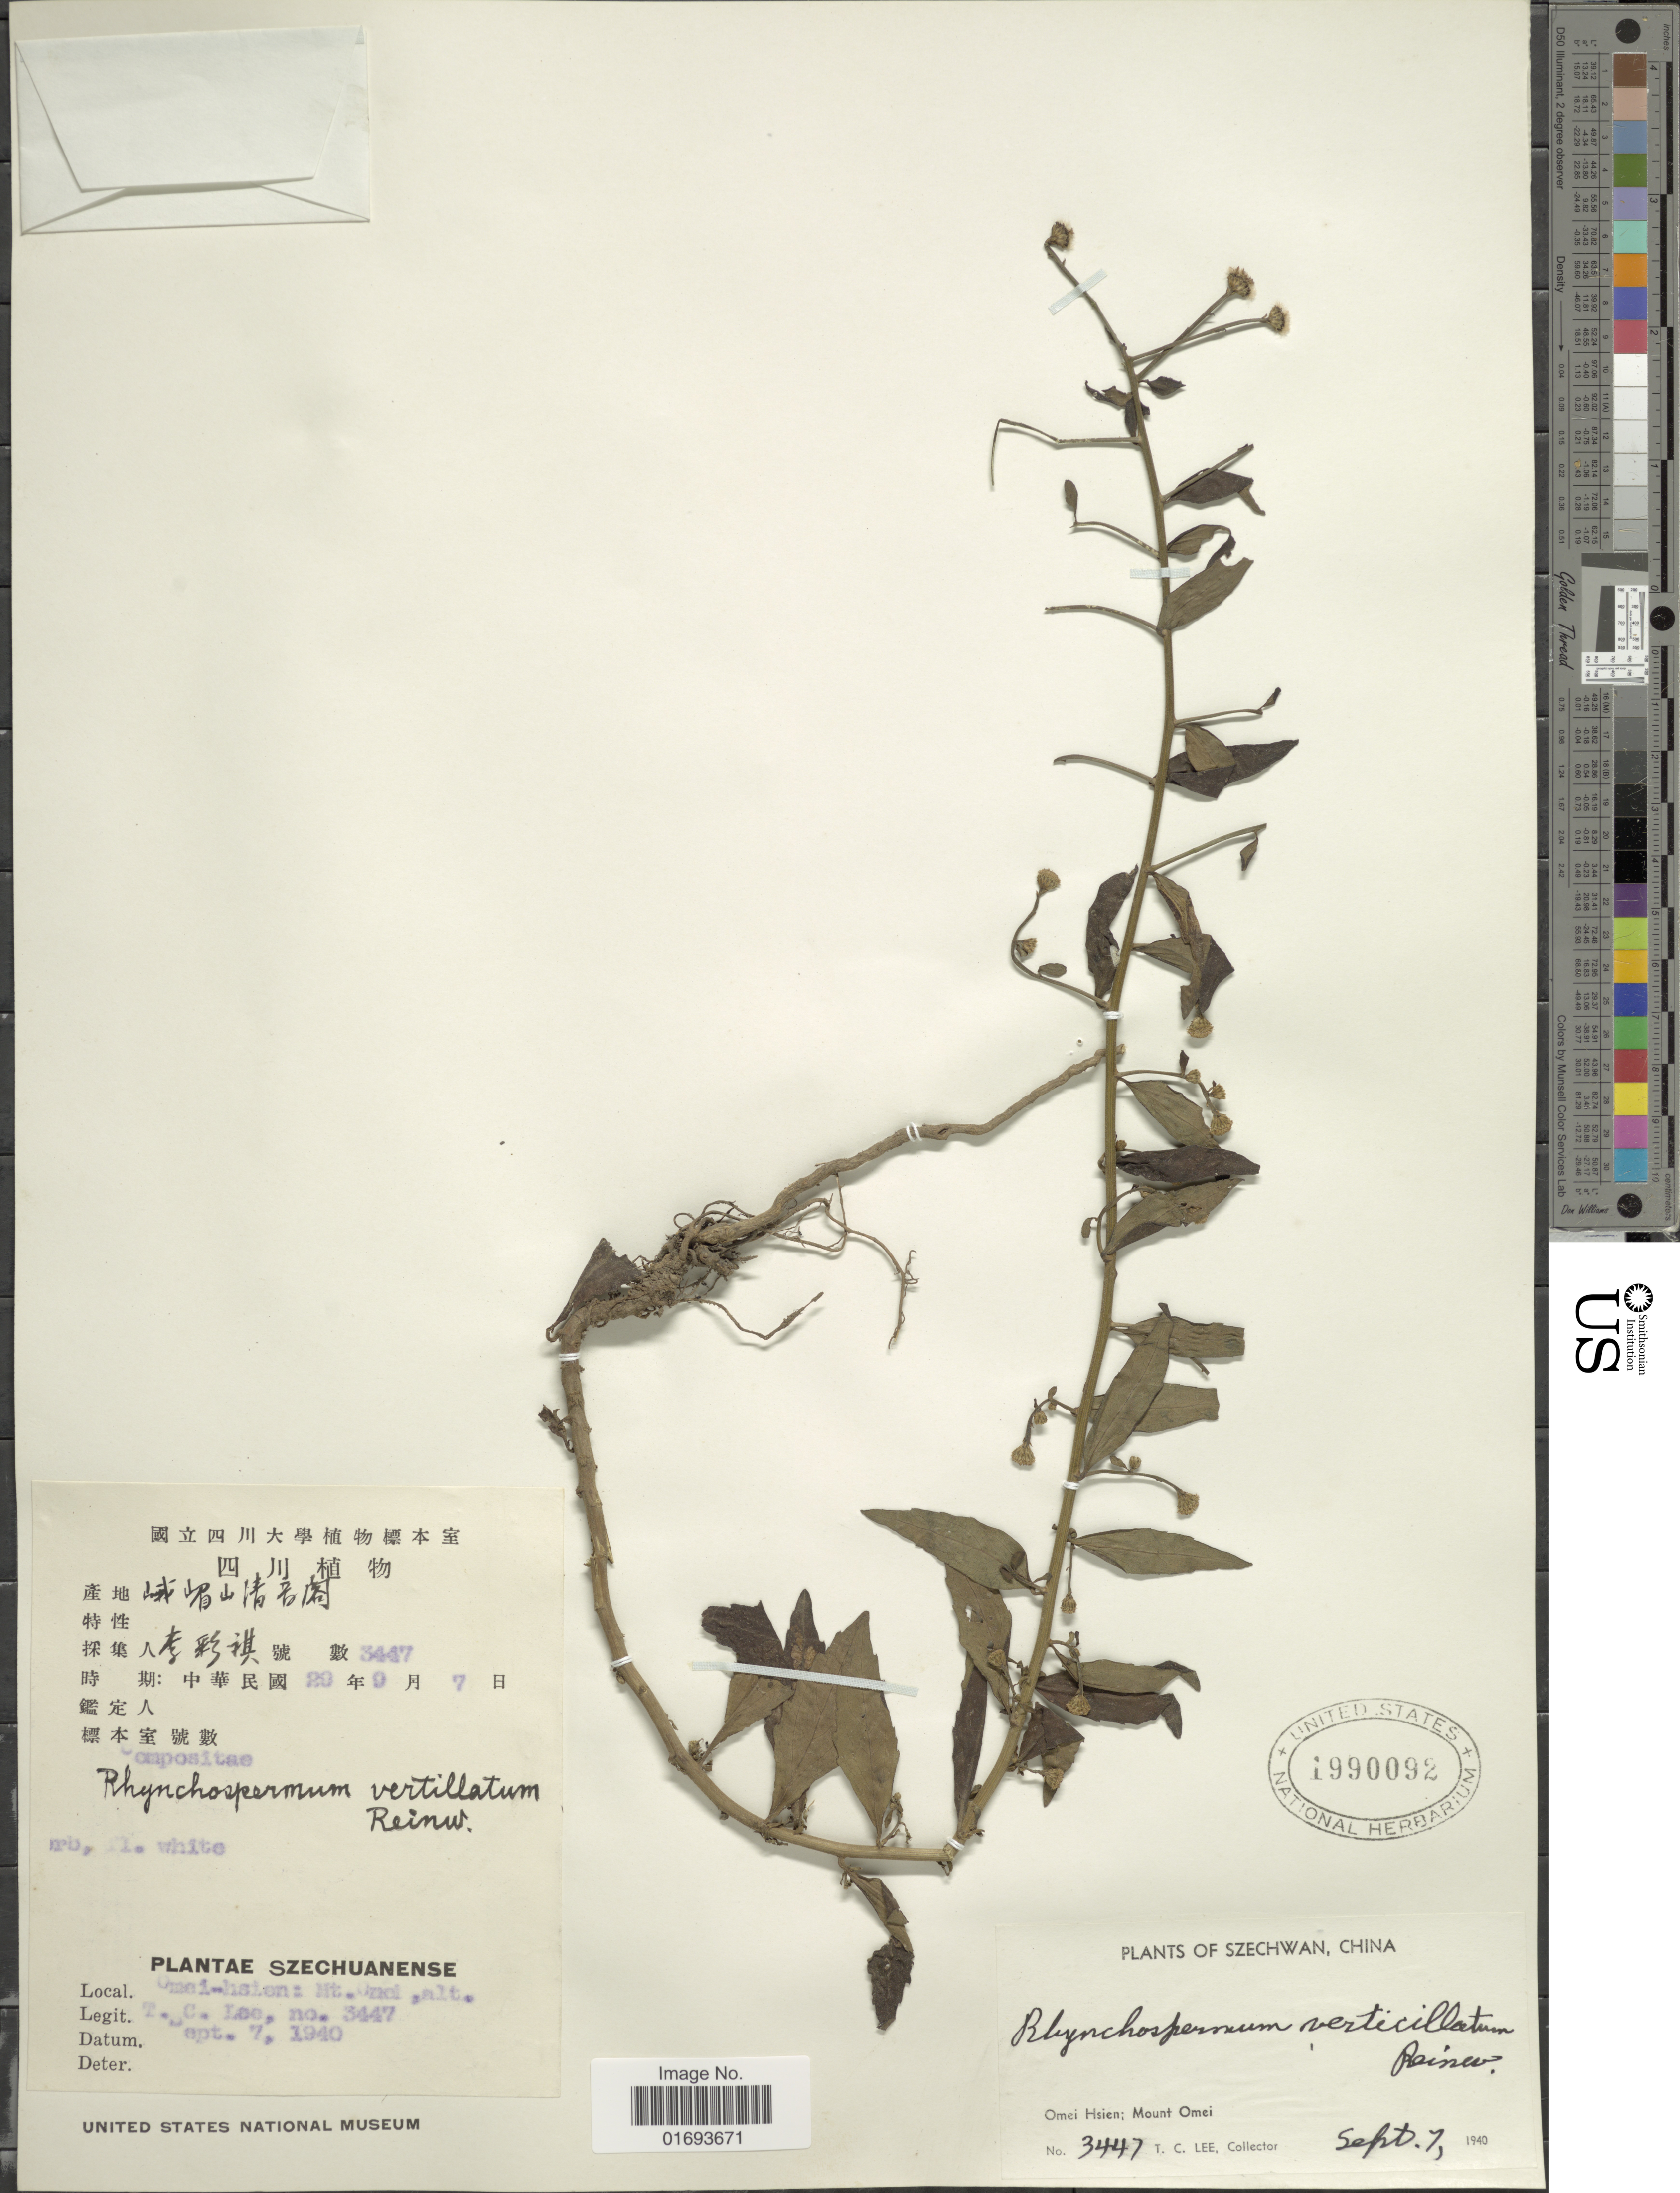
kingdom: Plantae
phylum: Tracheophyta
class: Magnoliopsida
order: Asterales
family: Asteraceae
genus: Rhynchospermum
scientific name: Rhynchospermum verticillatum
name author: Reinw.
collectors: T. Lee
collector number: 3447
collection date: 1940-09-07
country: China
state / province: Sichuan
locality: Szechwan, China. Omei Hsien; Mount Omei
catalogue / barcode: US 1990092